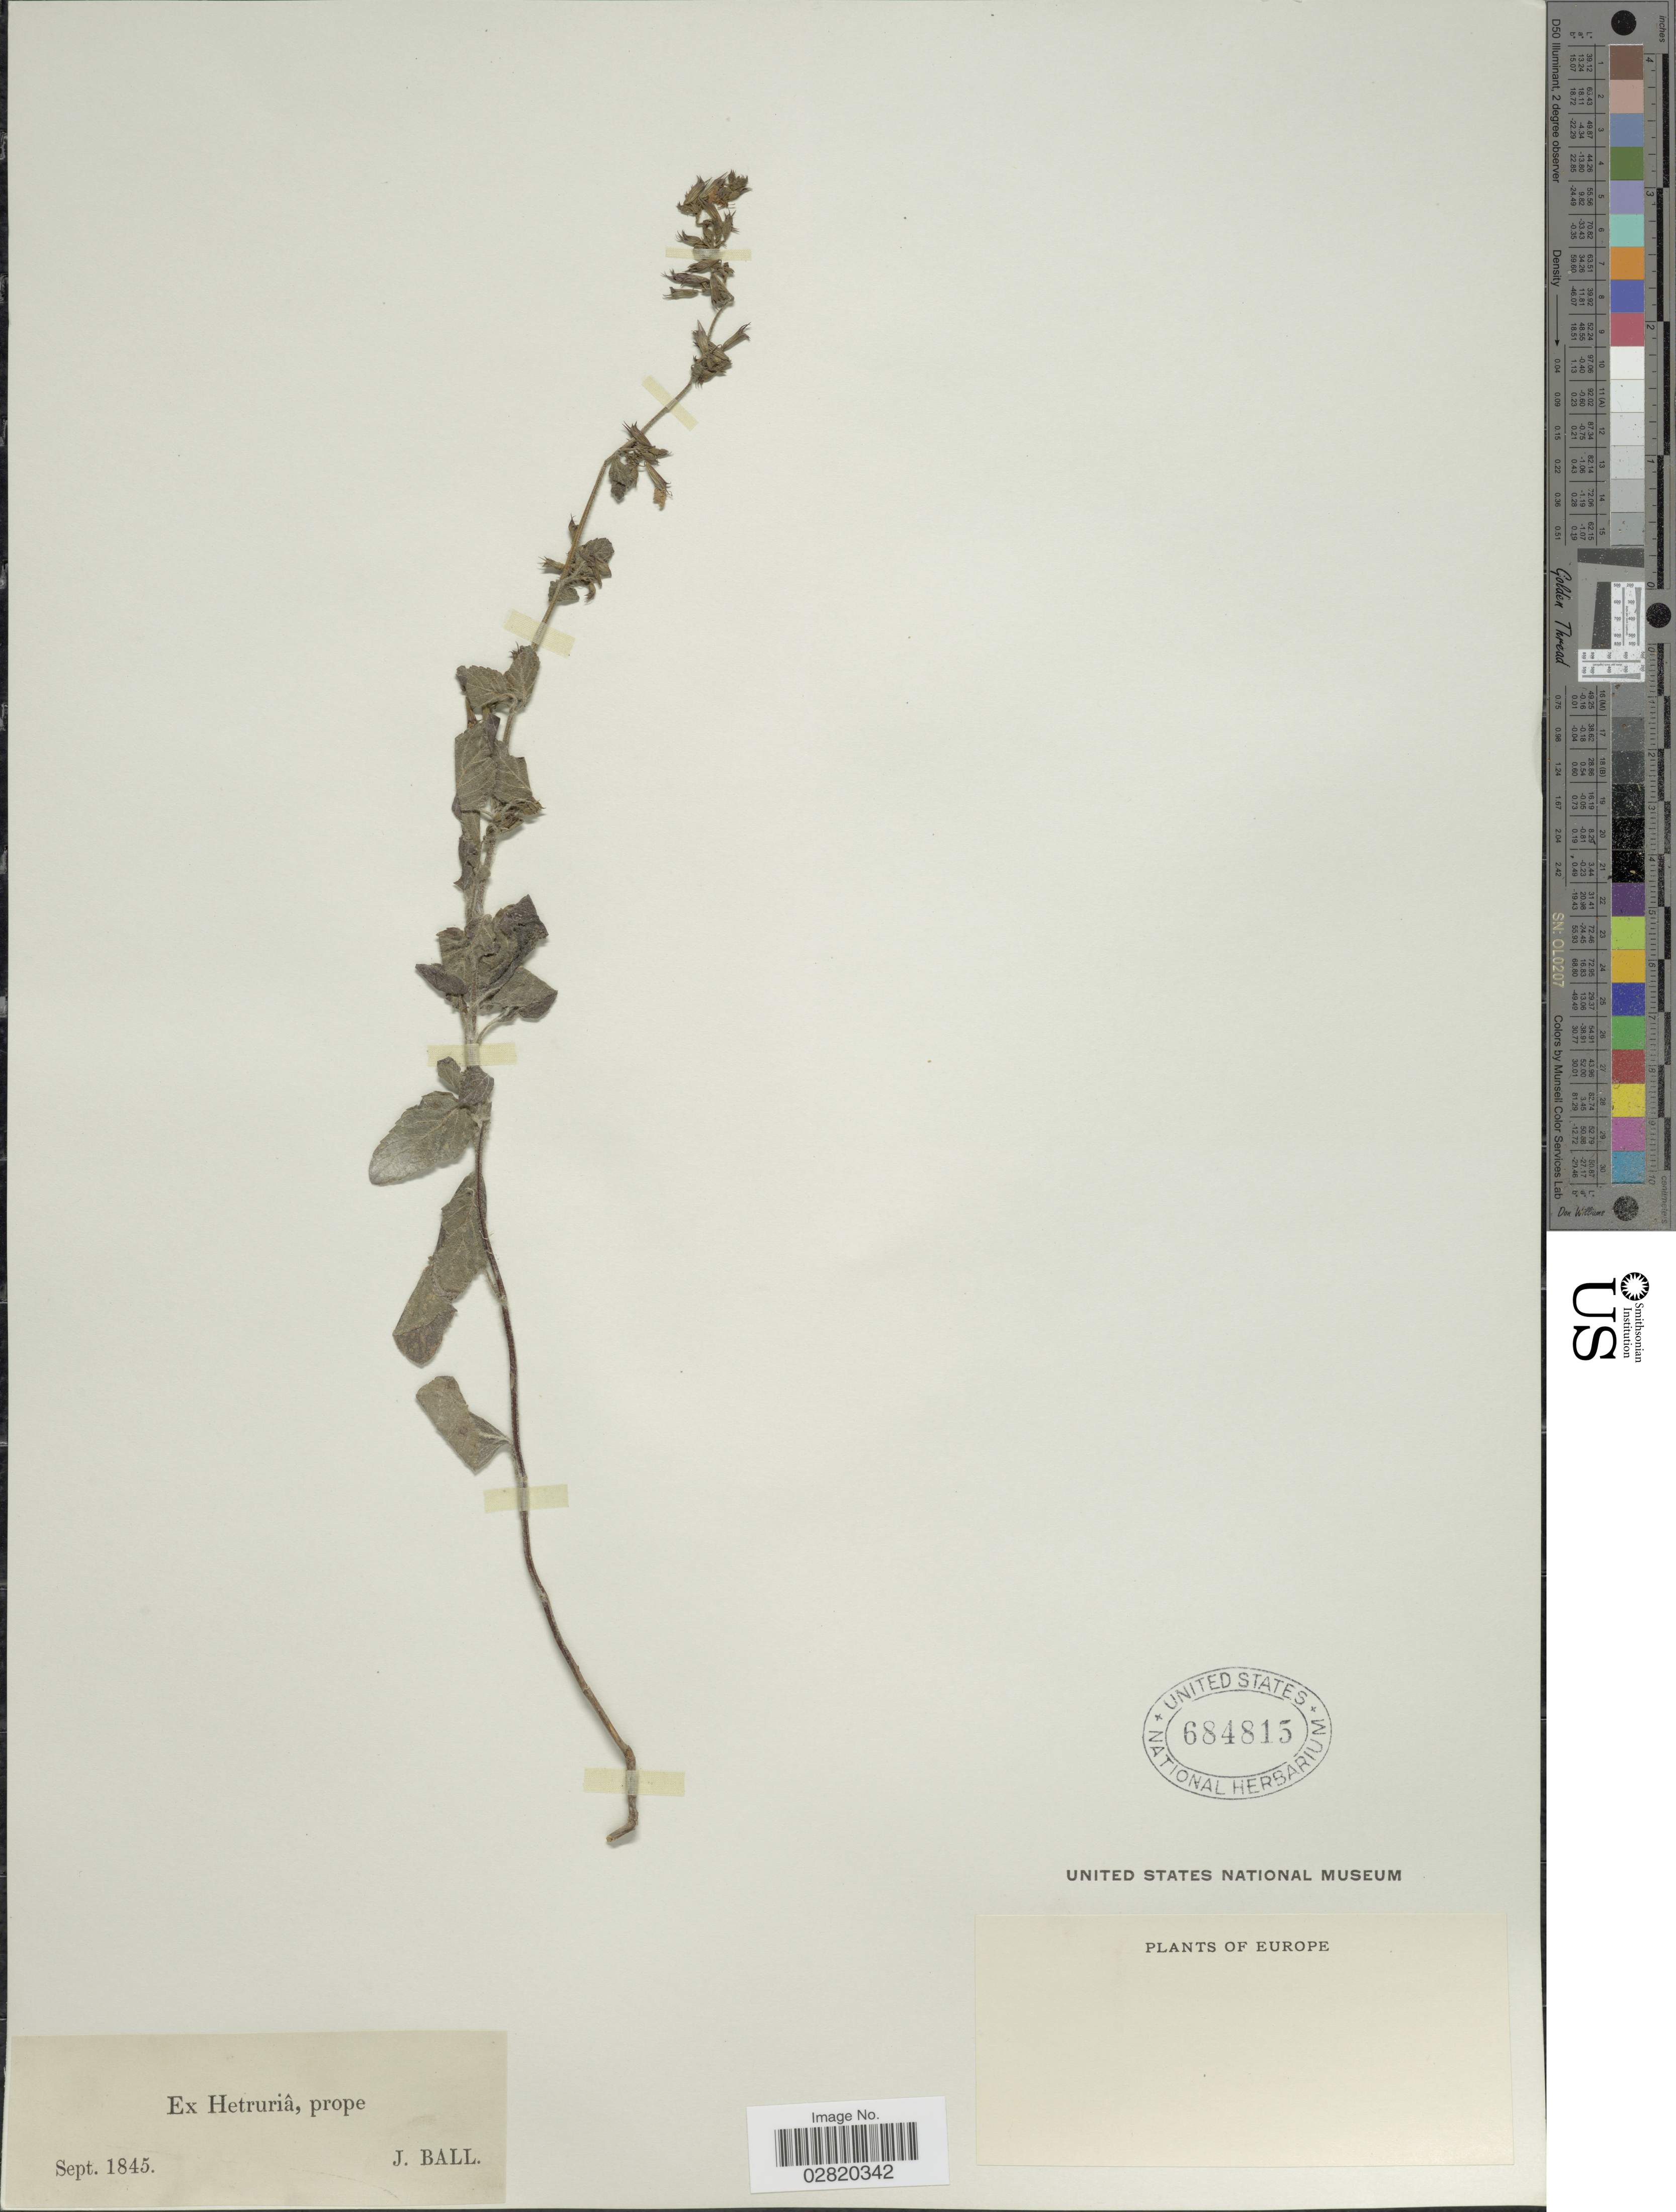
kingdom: Plantae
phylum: Tracheophyta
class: Magnoliopsida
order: Lamiales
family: Lamiaceae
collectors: J. Ball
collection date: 1845-09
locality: Europe. Ex Hetruriâ, prope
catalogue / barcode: US 684815